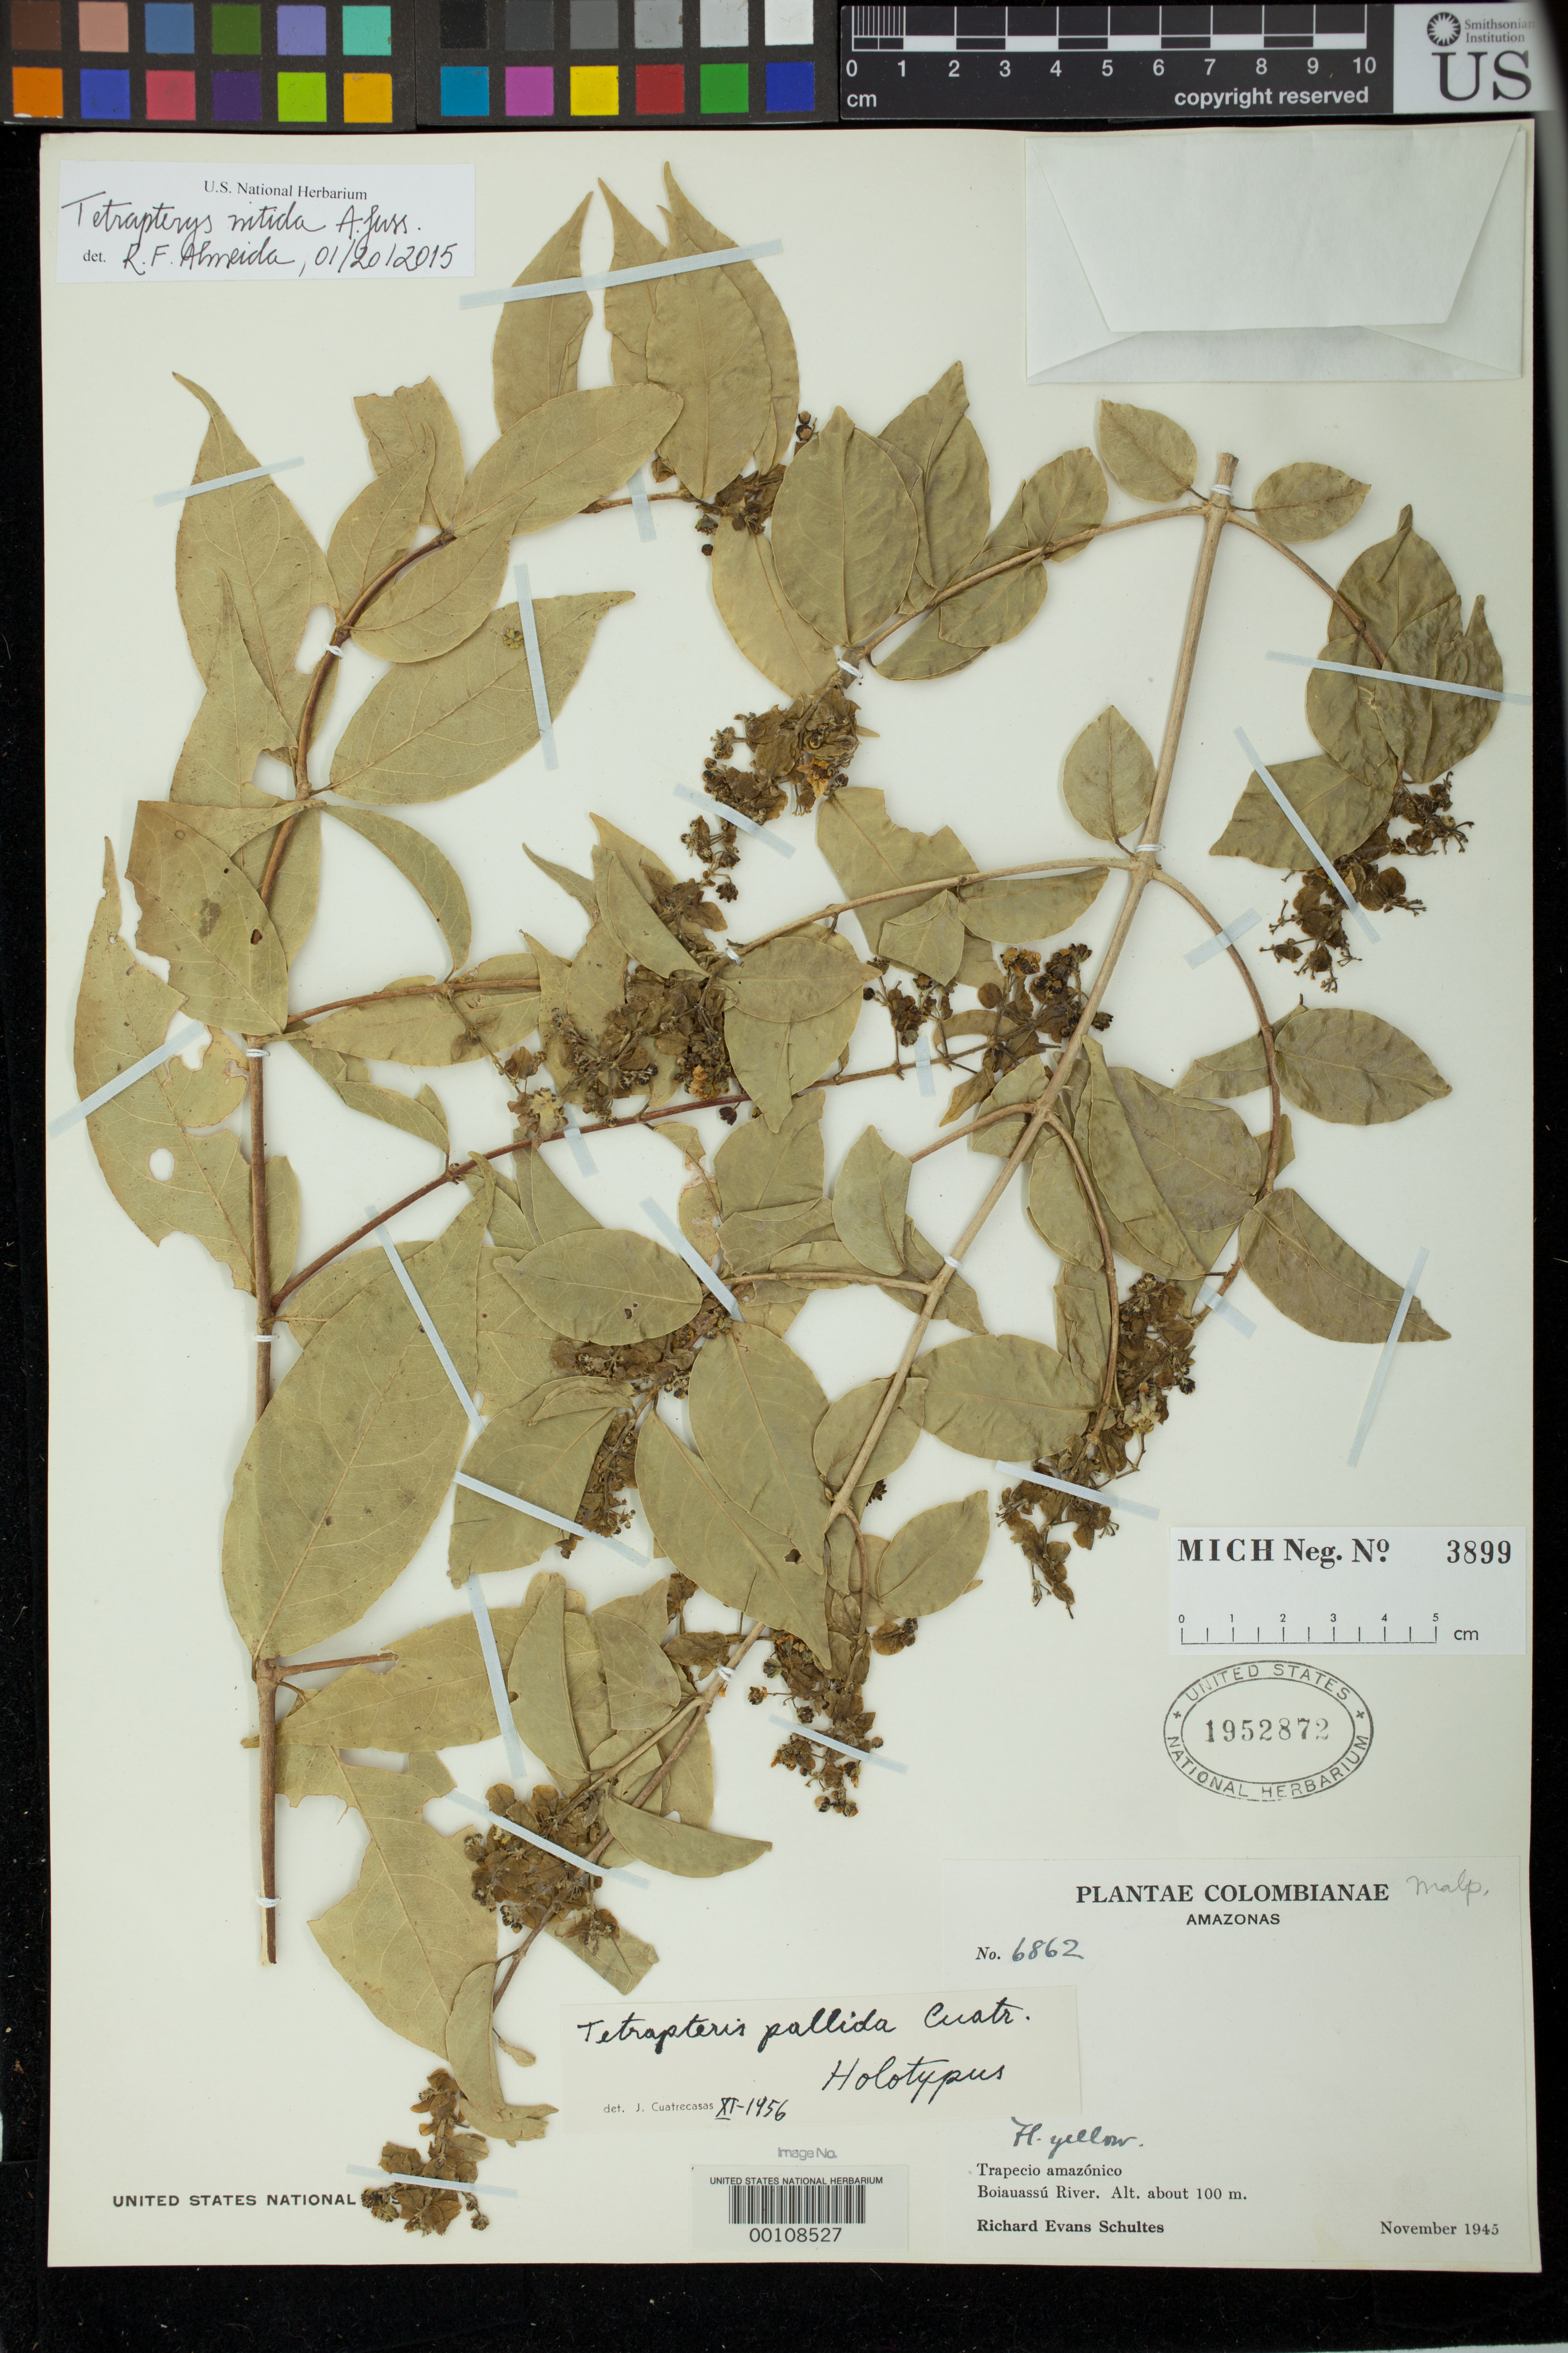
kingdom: Plantae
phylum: Tracheophyta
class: Magnoliopsida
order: Malpighiales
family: Malpighiaceae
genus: Tetrapterys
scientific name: Tetrapterys pallida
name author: Cuatrec.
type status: Holotype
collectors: R. E. Schultes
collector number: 6862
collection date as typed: Nov 1945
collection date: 1945-11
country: Colombia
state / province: Amazônas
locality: Rio Boiauasu.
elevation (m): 100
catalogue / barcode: US 1952872